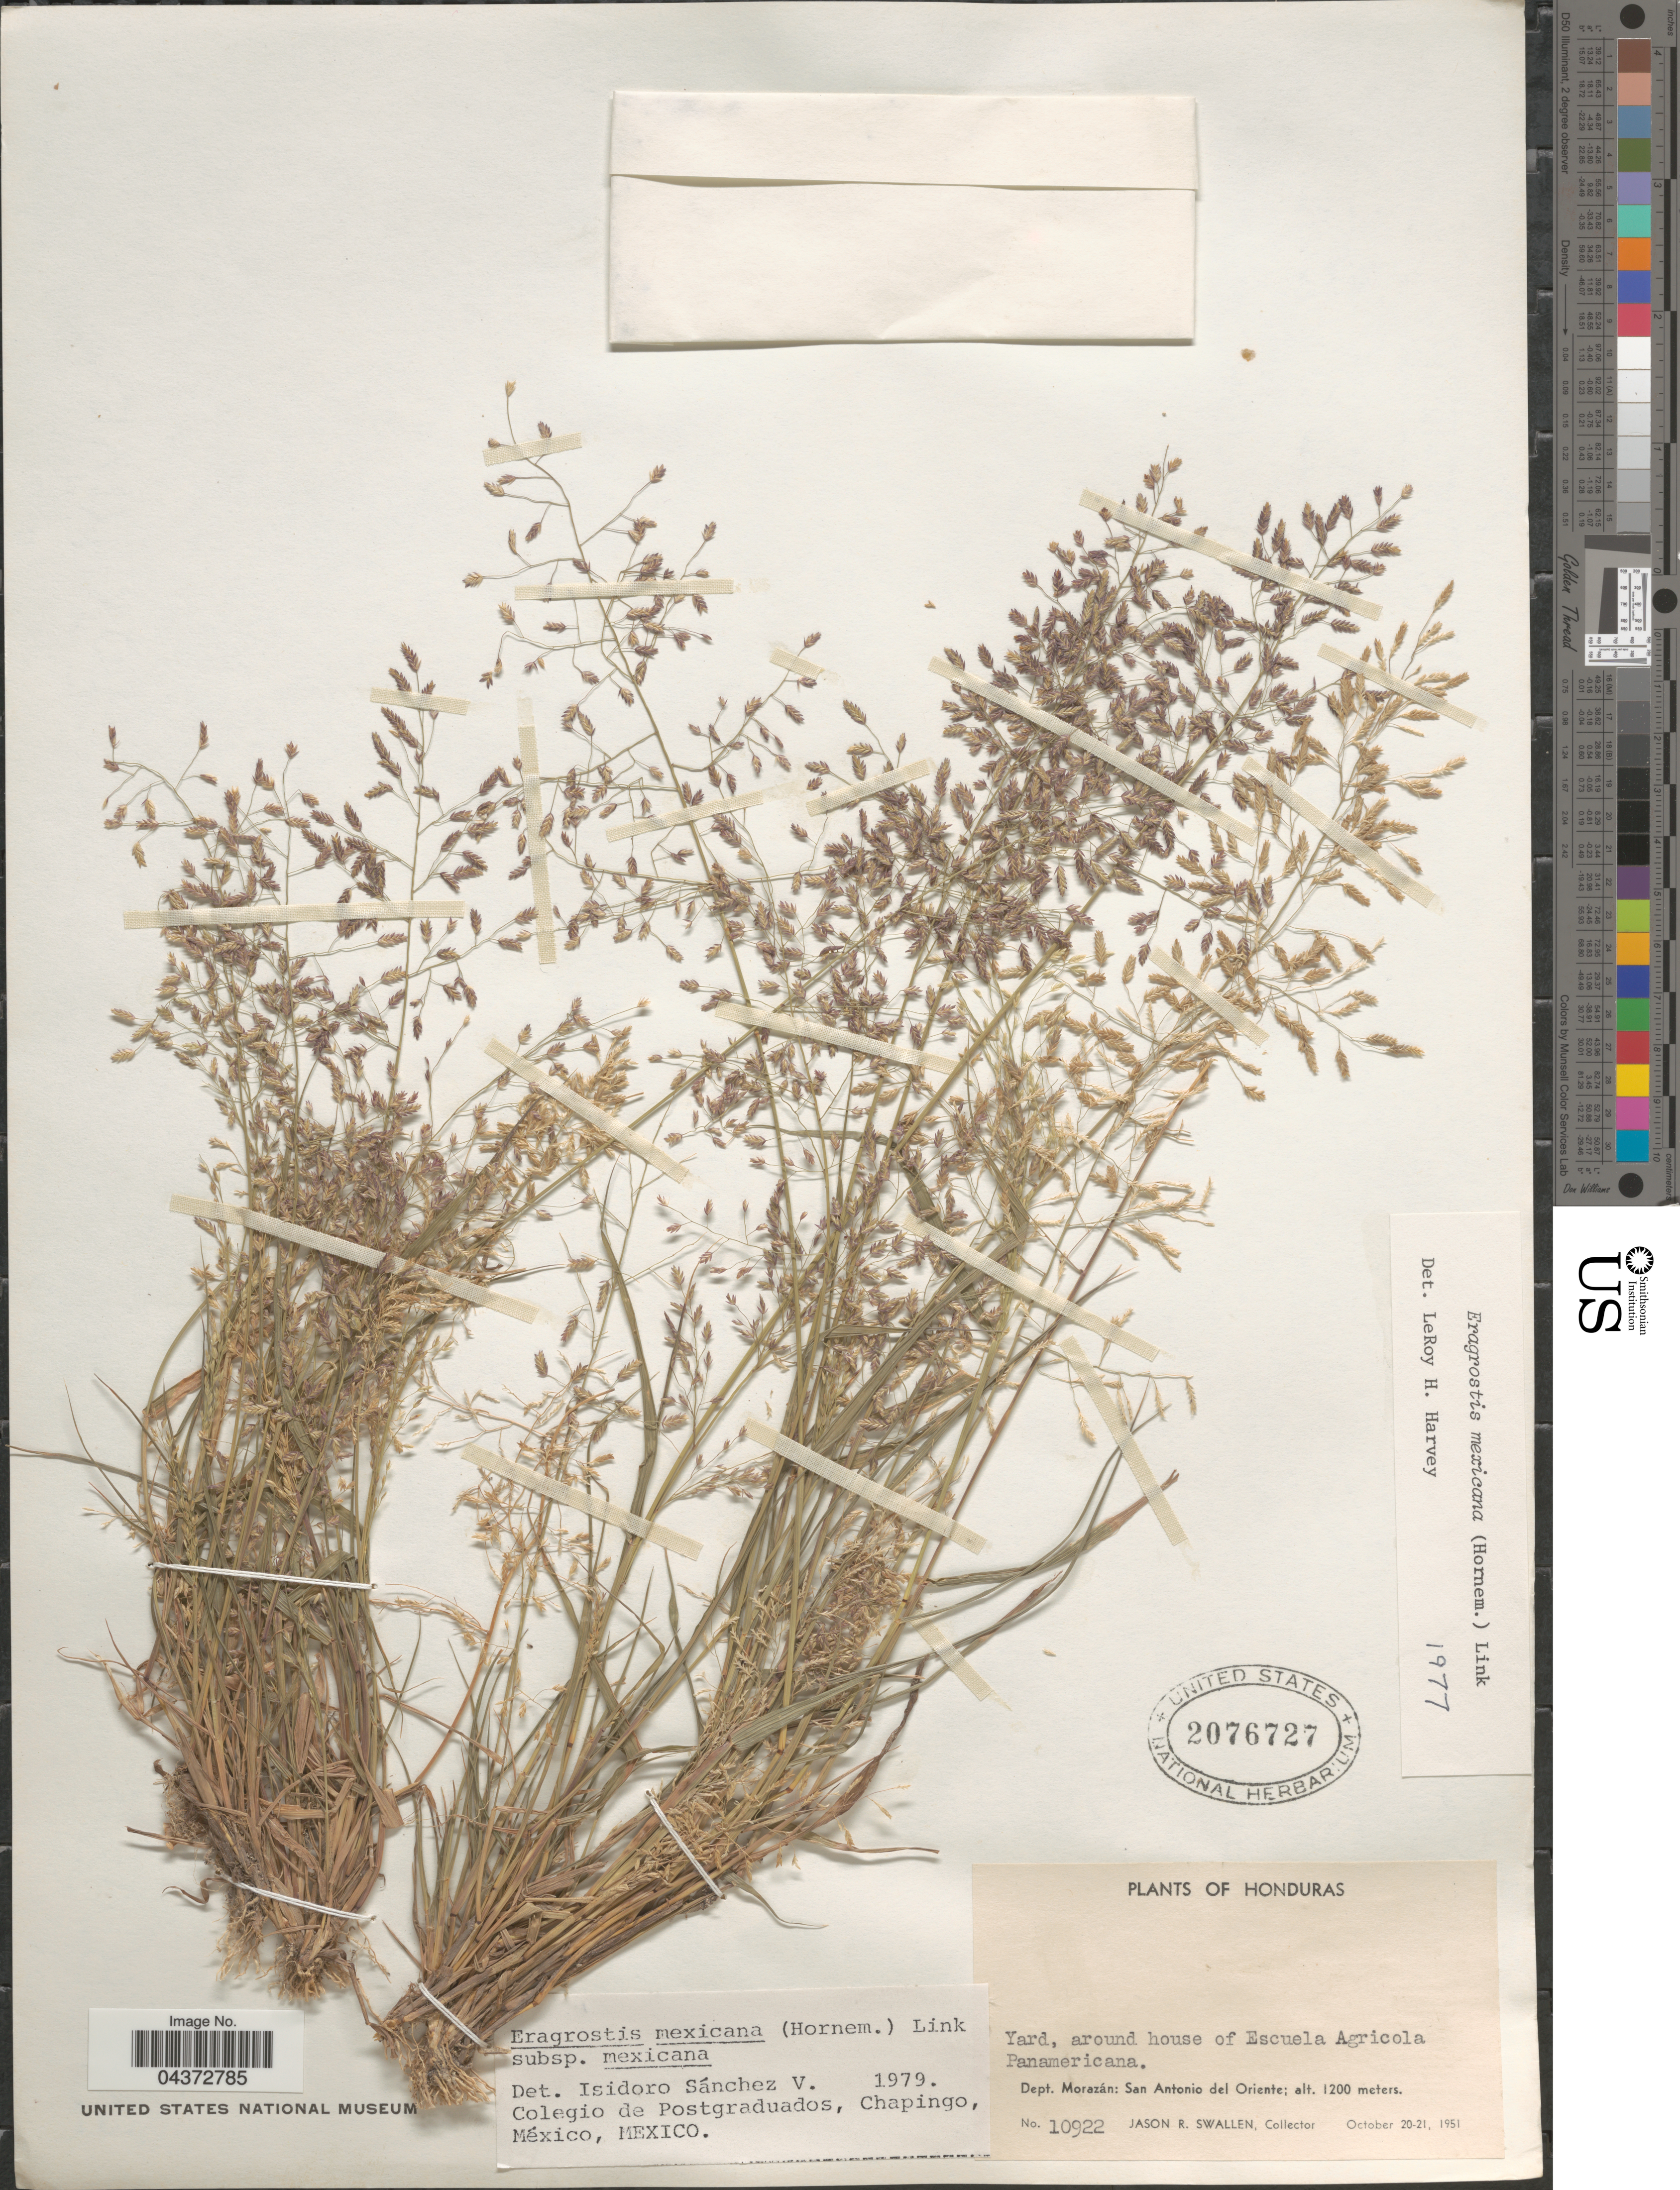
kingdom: Plantae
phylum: Tracheophyta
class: Liliopsida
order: Poales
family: Poaceae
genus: Eragrostis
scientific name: Eragrostis mexicana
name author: (Hornem.) Link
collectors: J. R. Swallen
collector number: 10922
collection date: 1951-10-20/1951-10-21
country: Honduras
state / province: Fco. Morazán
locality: Yard, around house of Escuela Agricola Panamericana. Dept. Morazán: San Antonio del Oriente.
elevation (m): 1200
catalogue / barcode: US 2076727